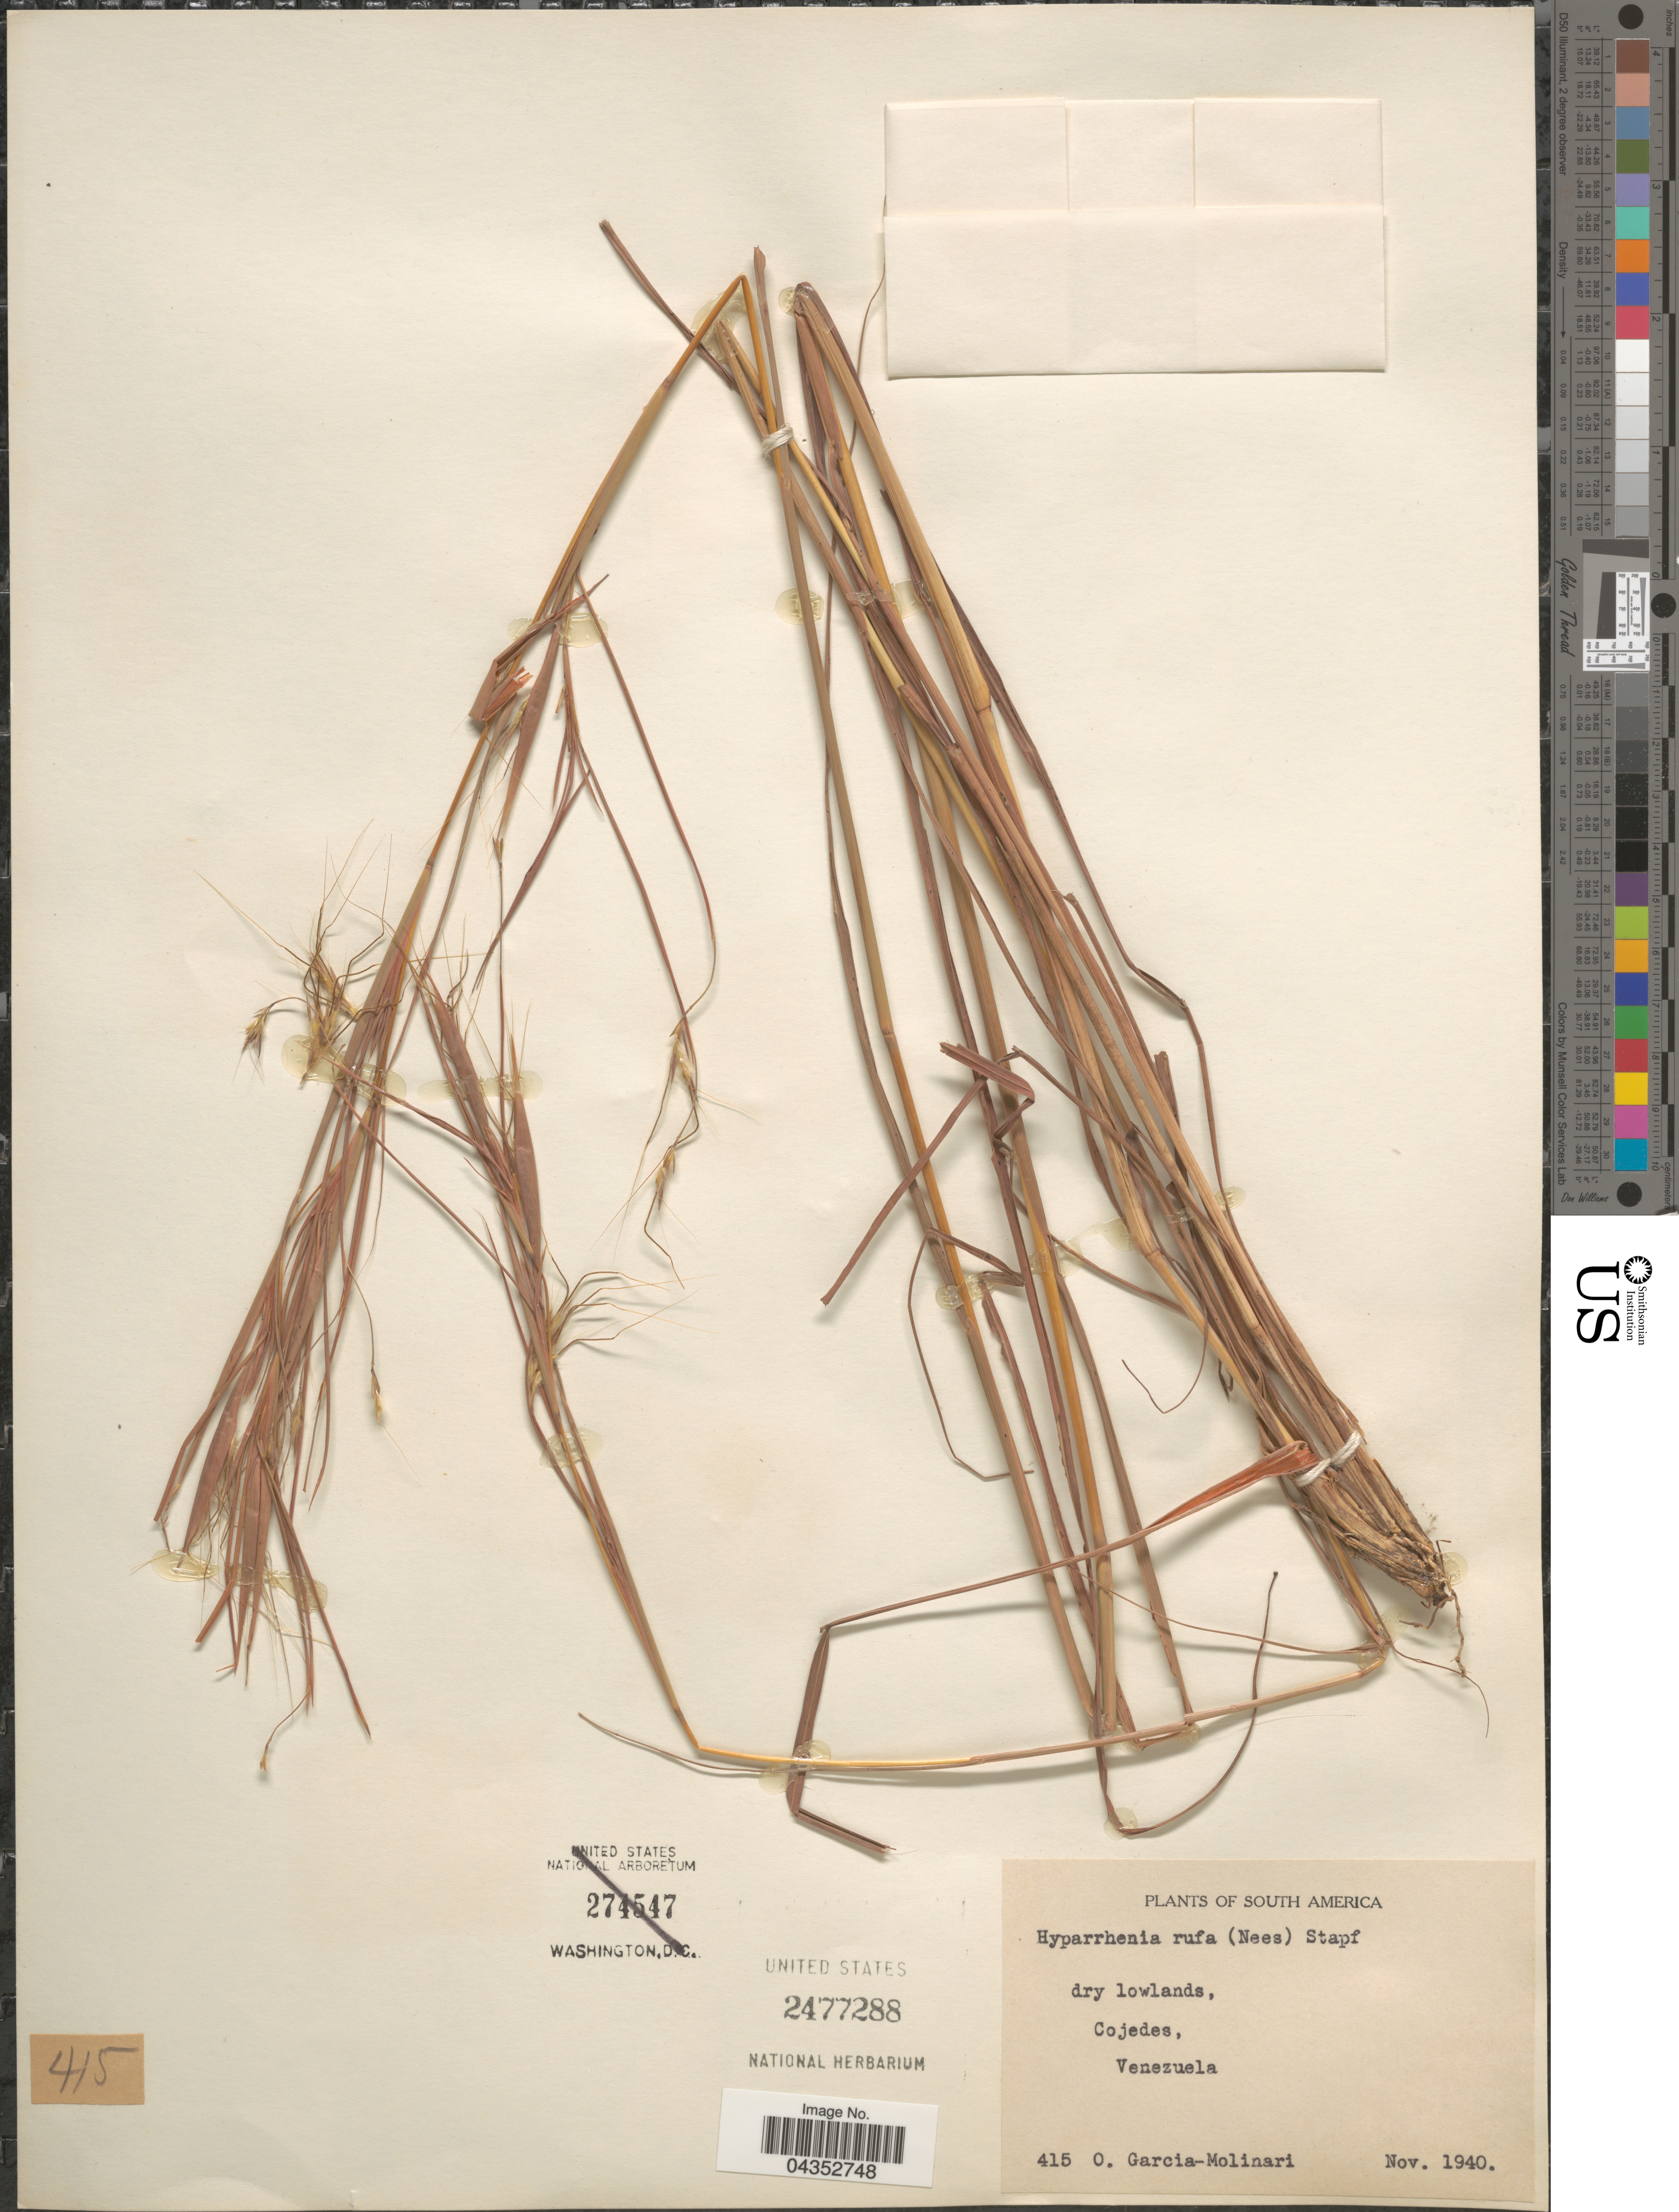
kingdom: Plantae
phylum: Tracheophyta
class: Liliopsida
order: Poales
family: Poaceae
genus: Hyparrhenia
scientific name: Hyparrhenia rufa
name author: (Nees) Stapf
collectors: O. García-Molinari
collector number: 415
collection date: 1940-11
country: Venezuela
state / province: Cojedes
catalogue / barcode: US 2477288